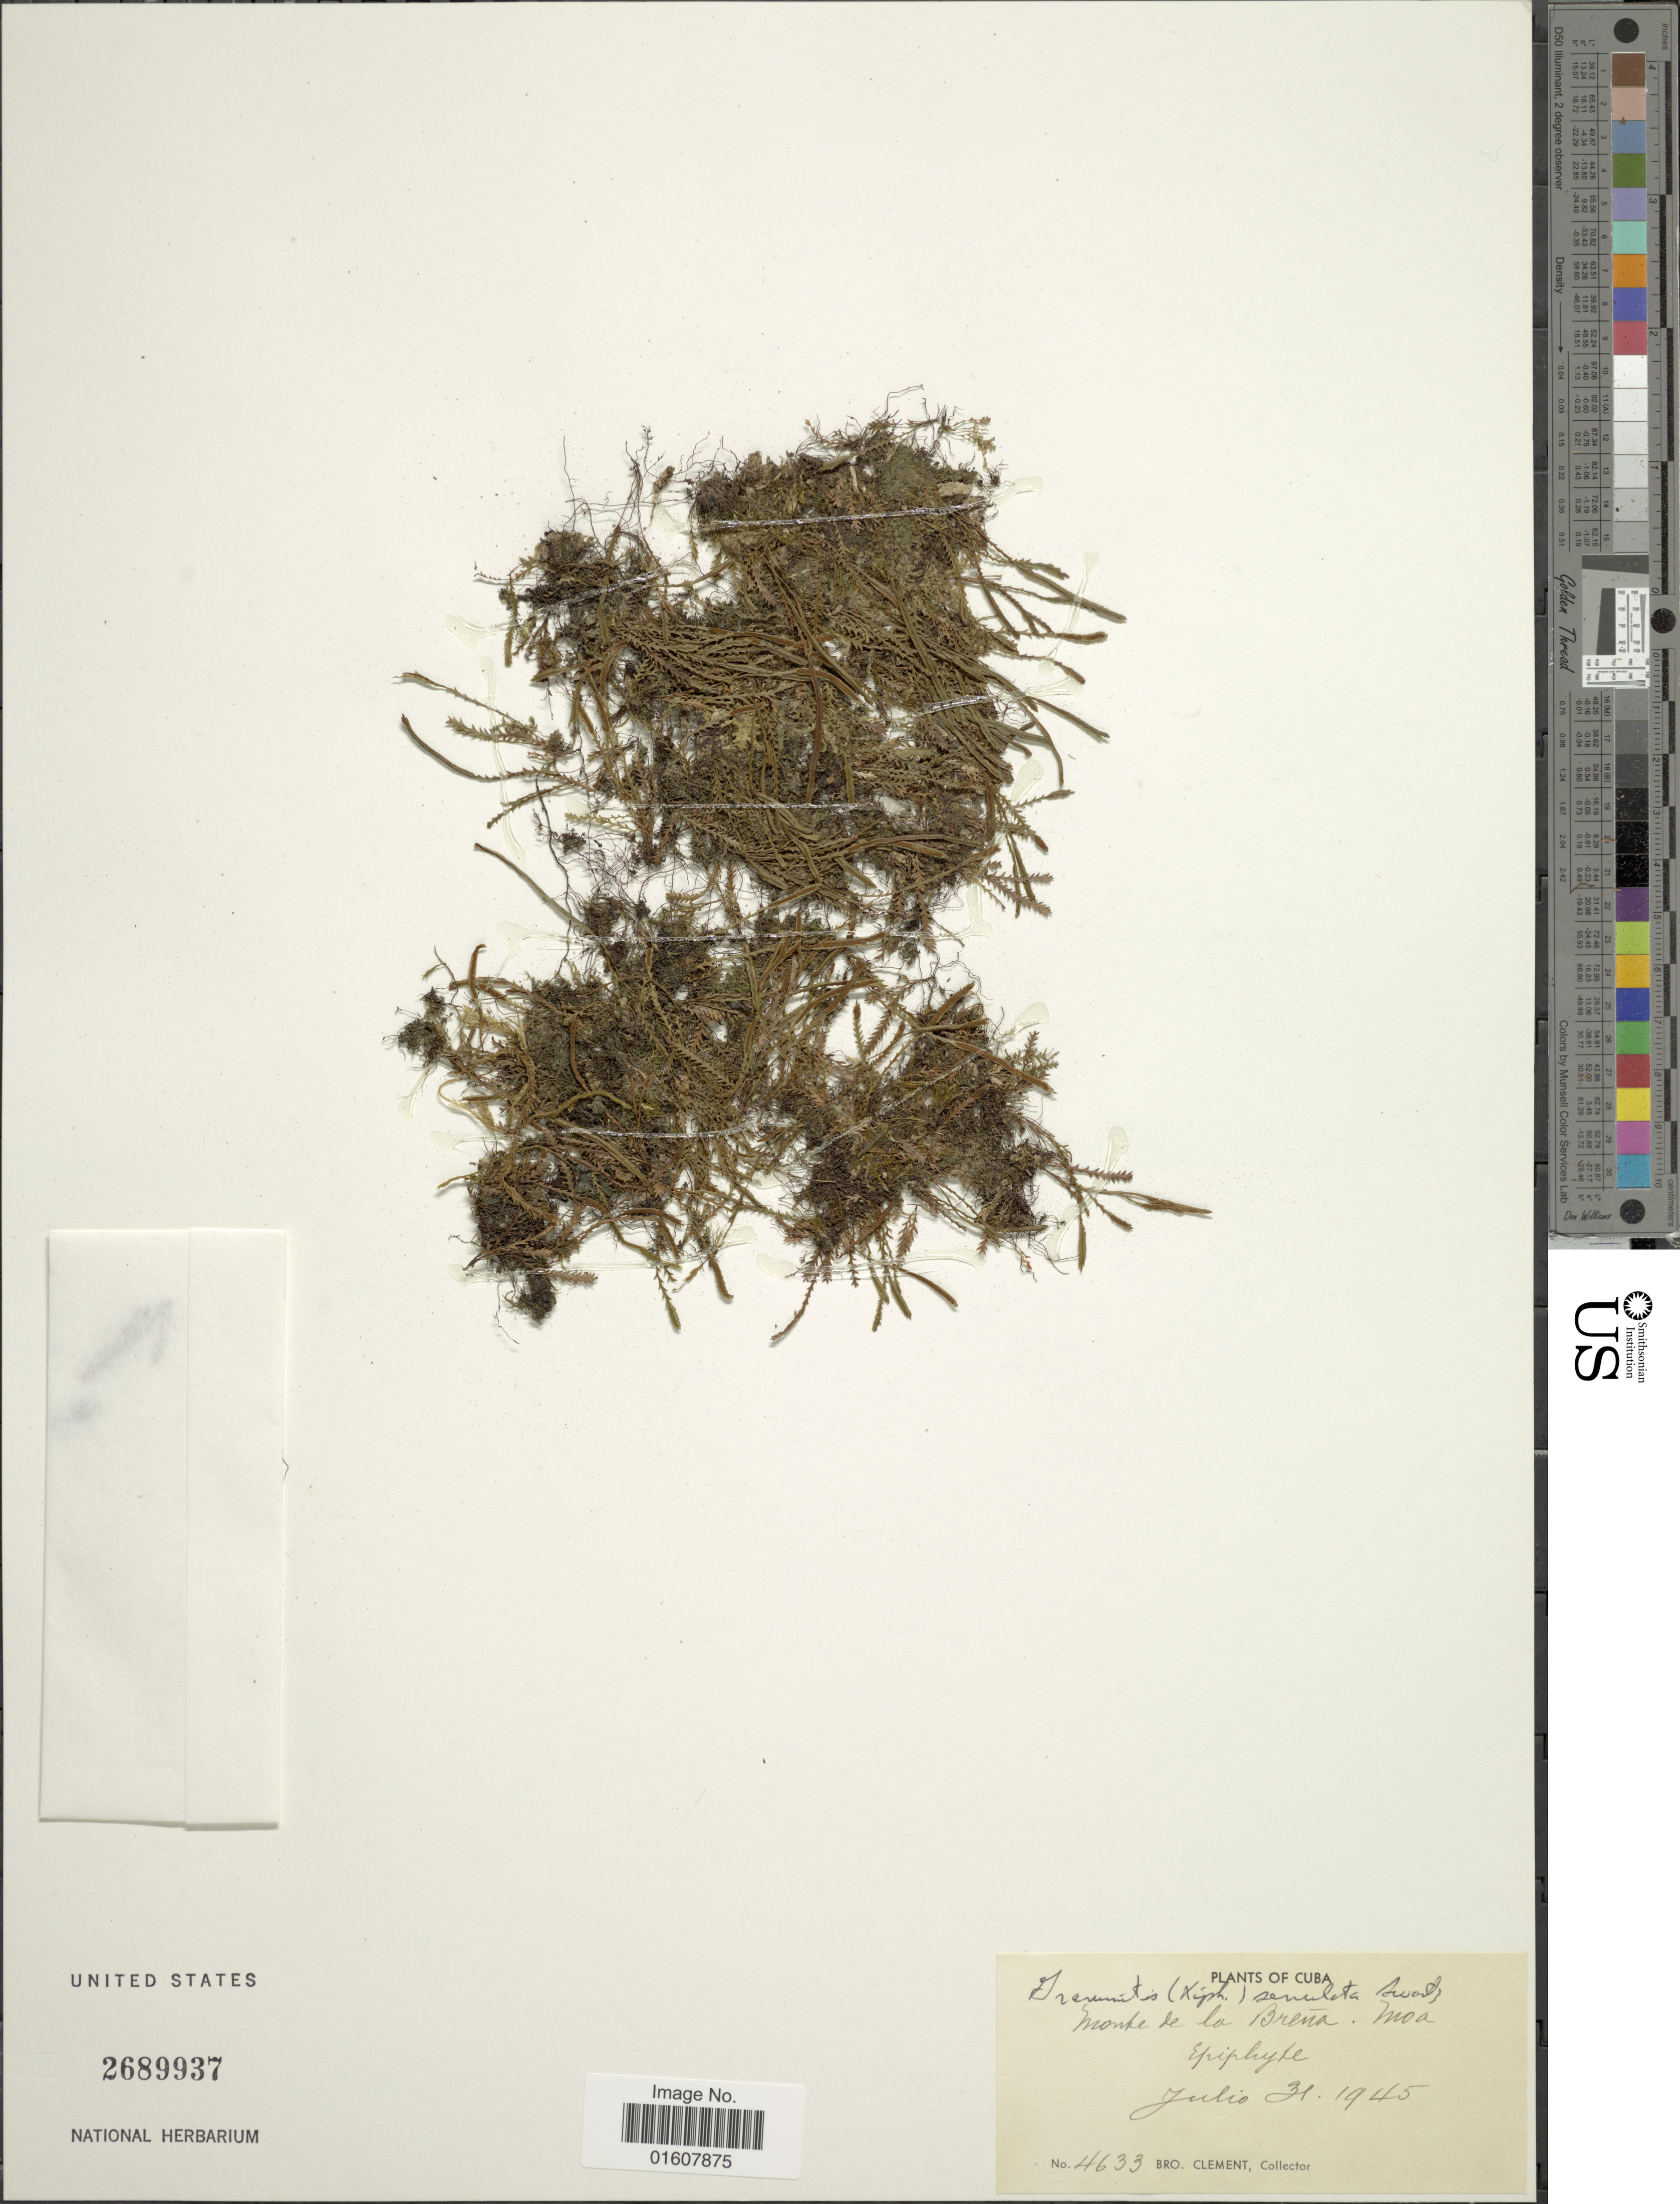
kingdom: Plantae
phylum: Tracheophyta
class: Polypodiopsida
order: Polypodiales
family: Polypodiaceae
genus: Cochlidium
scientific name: Cochlidium serrulatum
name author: (Sw.) L.E. Bishop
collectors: B. Clement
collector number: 4633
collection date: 1945-07-31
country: Cuba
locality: Monte de la Breña, Moa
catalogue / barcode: US 2689937